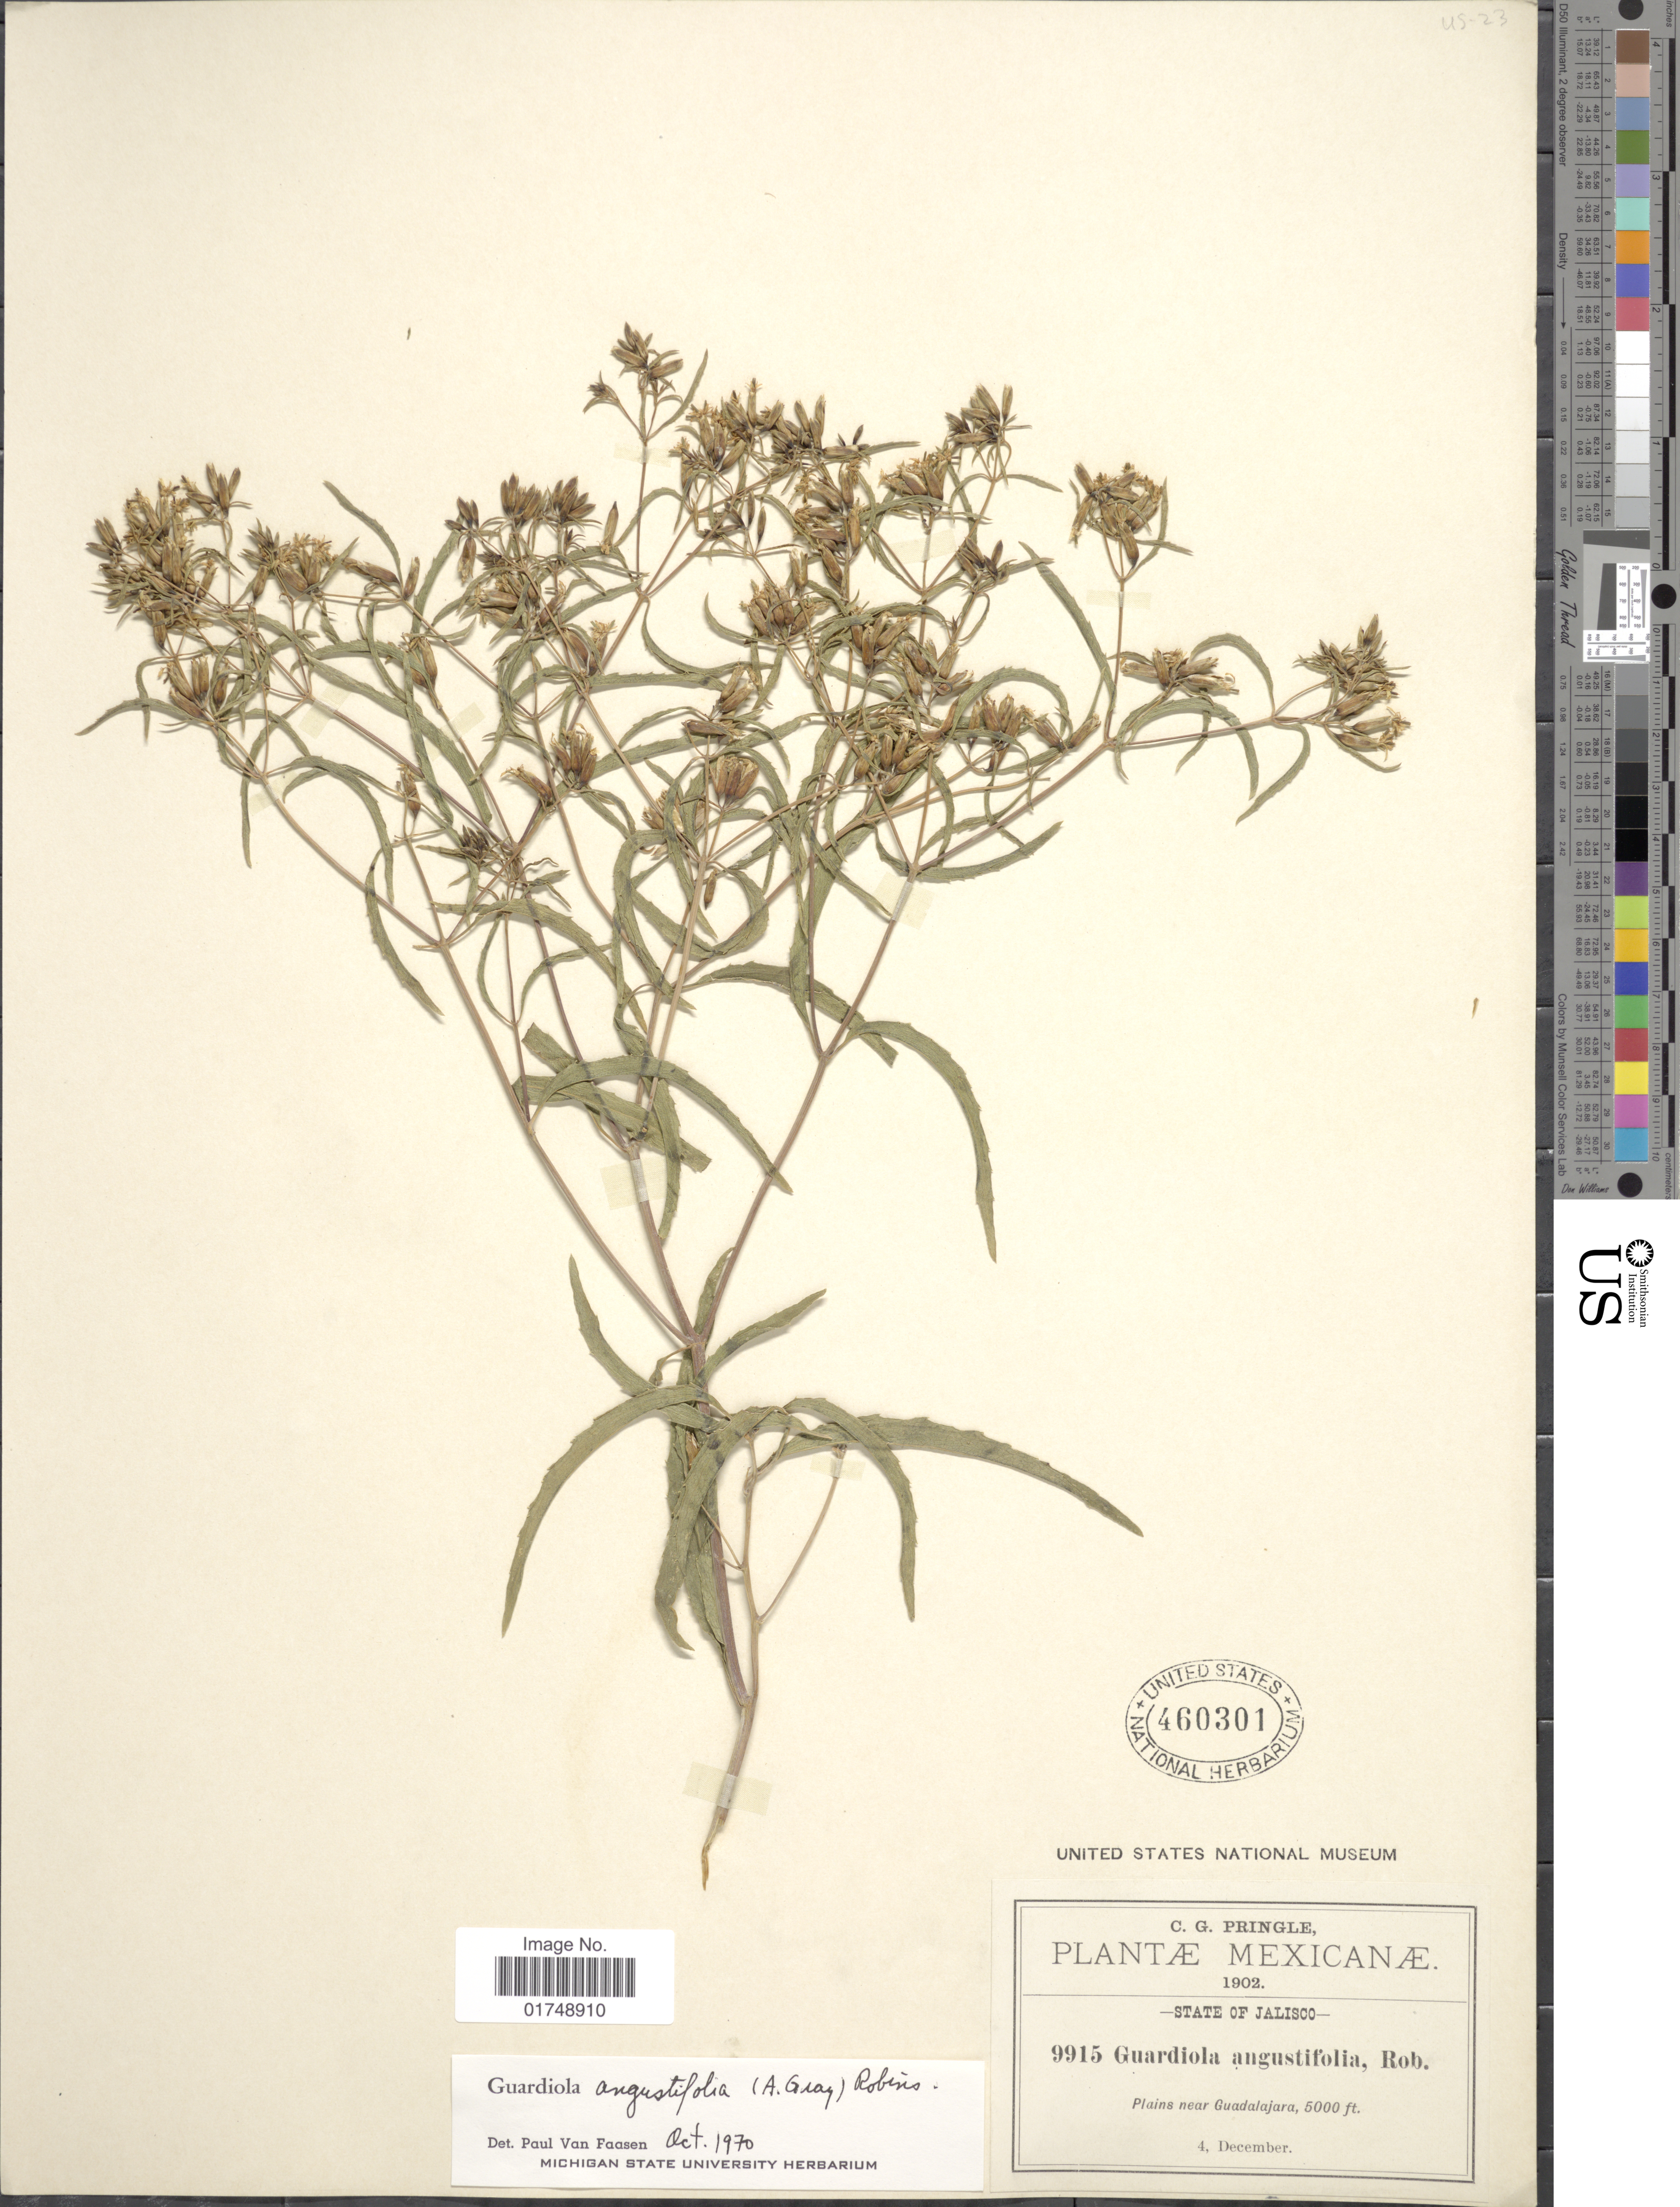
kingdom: Plantae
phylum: Tracheophyta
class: Magnoliopsida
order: Asterales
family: Asteraceae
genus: Guardiola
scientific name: Guardiola angustifolia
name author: B.L. Rob.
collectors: C. G. Pringle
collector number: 9915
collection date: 1902-12-04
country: Mexico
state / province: Jalisco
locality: Near Guadalajara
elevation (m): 1524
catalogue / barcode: US 460301